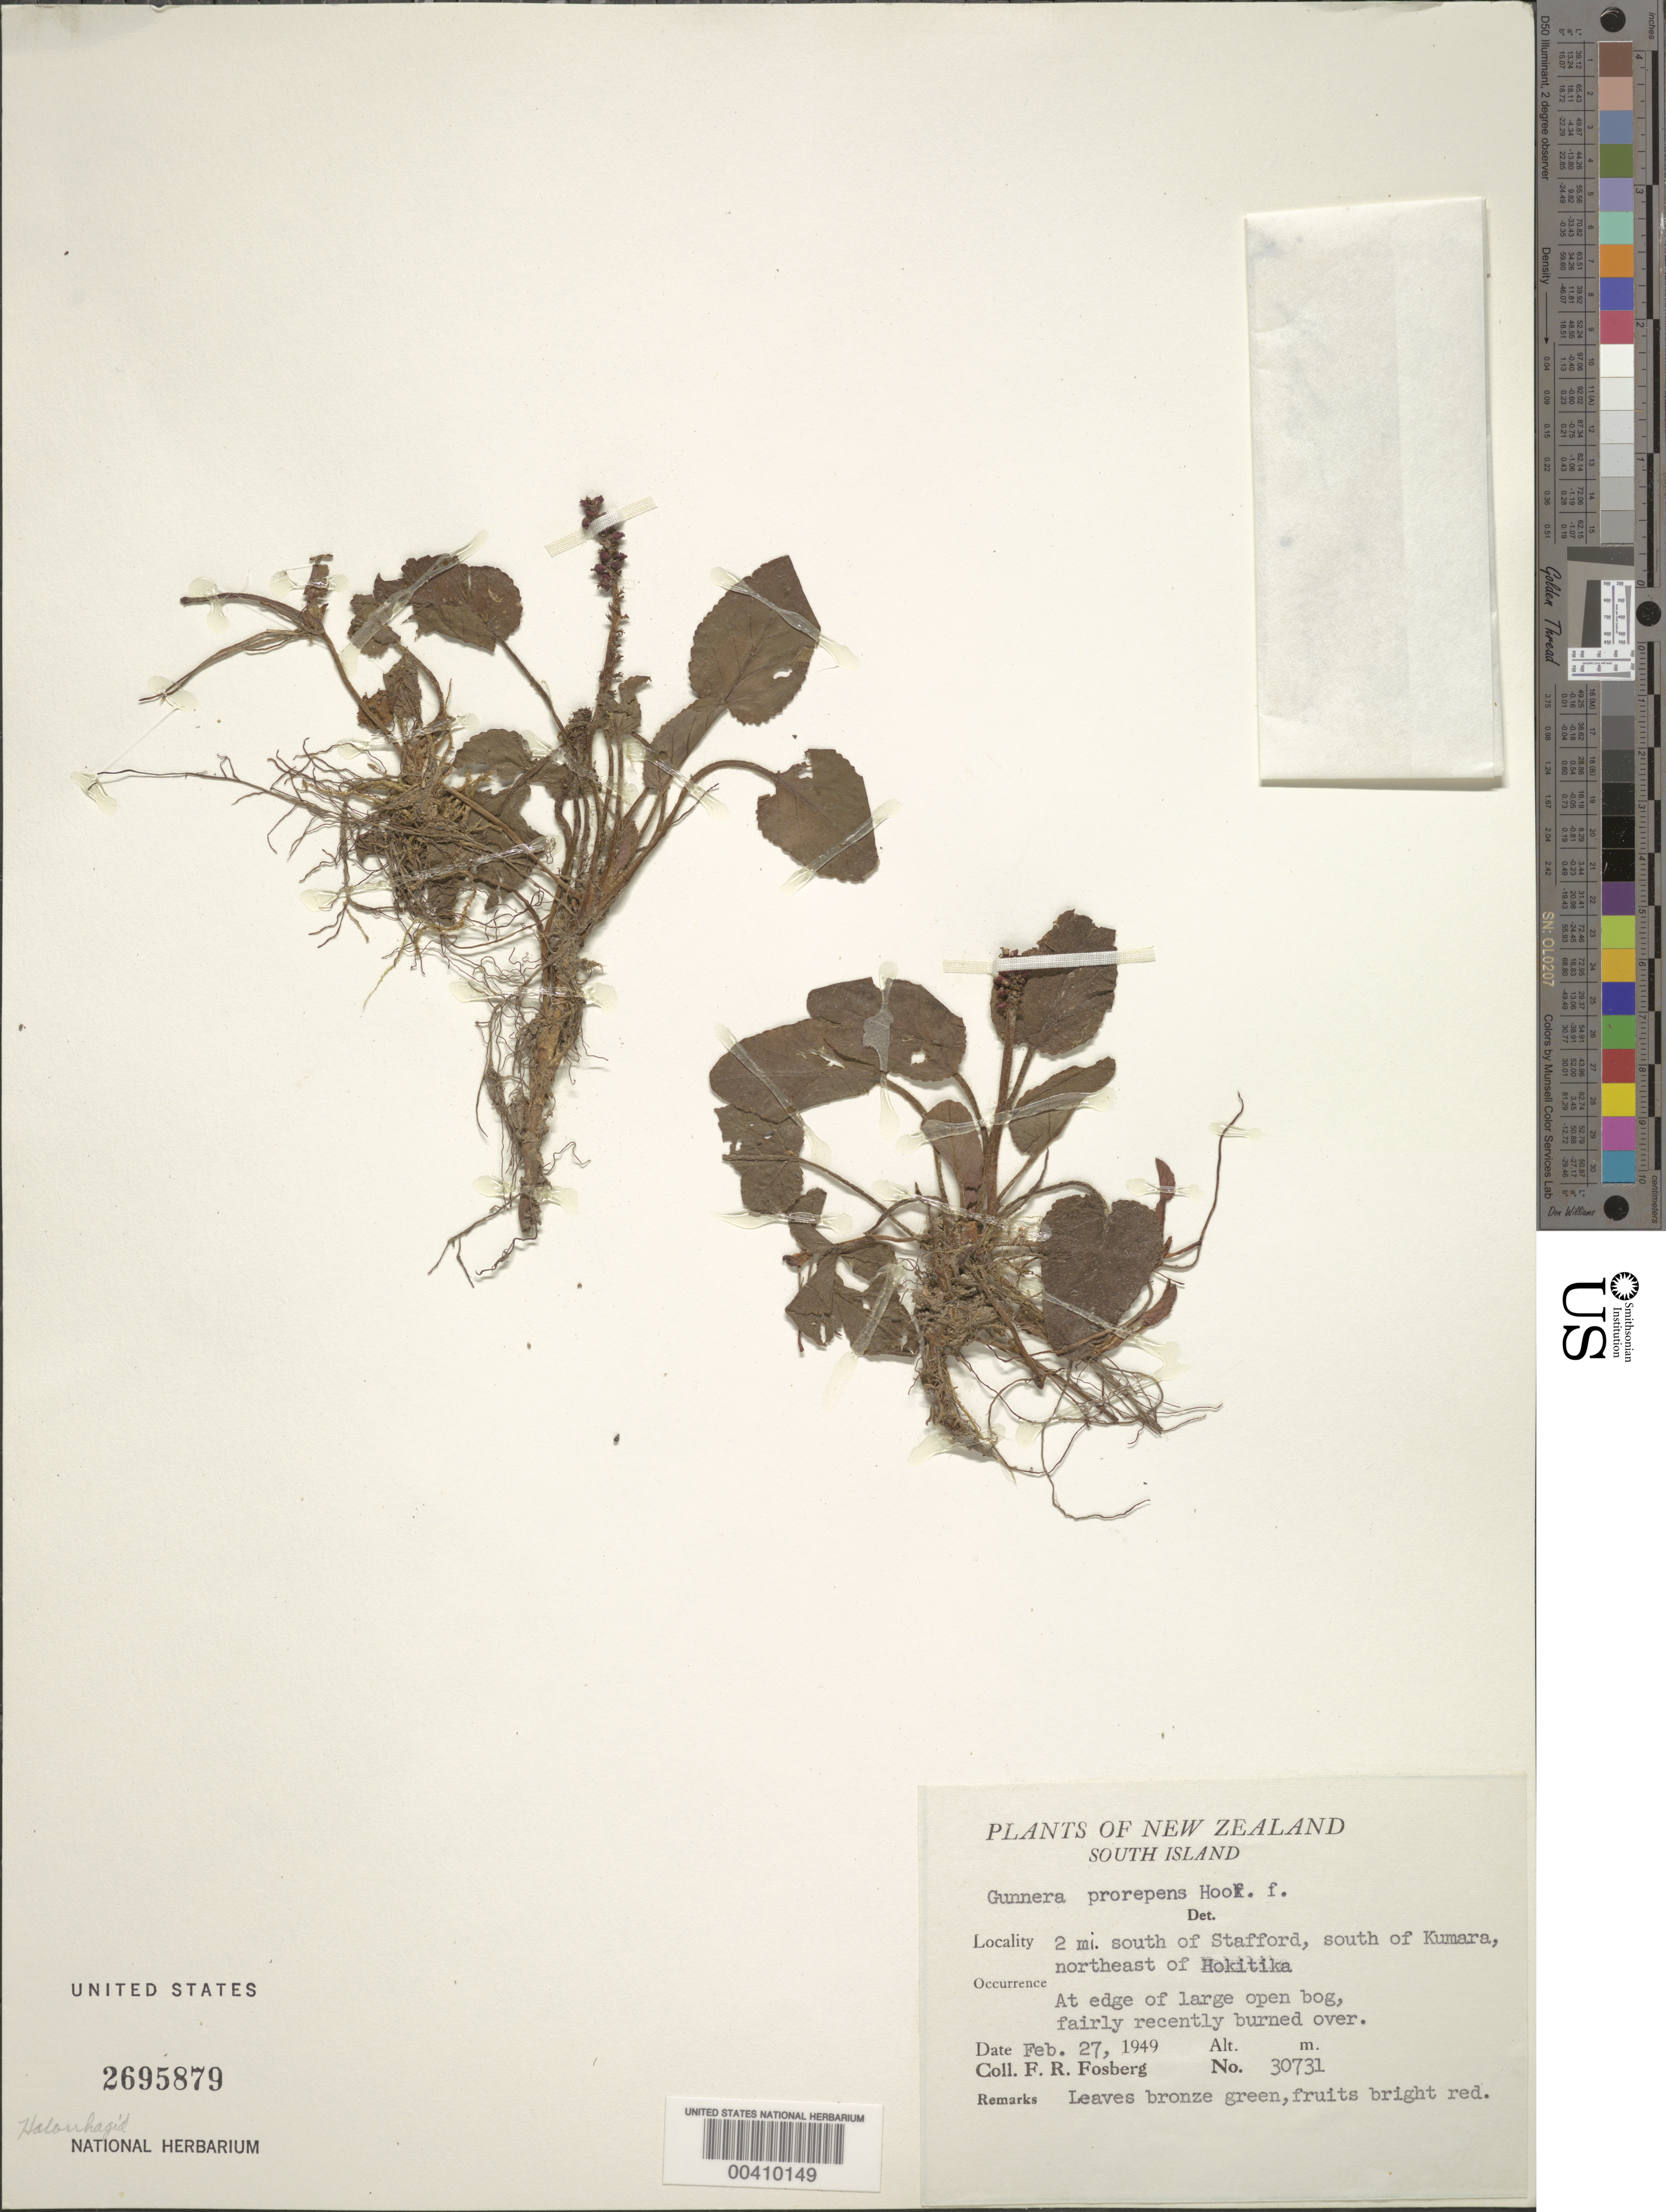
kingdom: Plantae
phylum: Tracheophyta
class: Magnoliopsida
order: Gunnerales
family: Gunneraceae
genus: Gunnera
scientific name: Gunnera prorepens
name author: Hook. f.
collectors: F. R. Fosberg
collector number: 30731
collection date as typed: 27 Feb 1949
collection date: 1949-02-27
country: New Zealand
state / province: West Coast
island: South Island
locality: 2 mi. S of Stafford, S of Kumara, NE of Hokitika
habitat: at edge of large open bog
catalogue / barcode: US 2695879